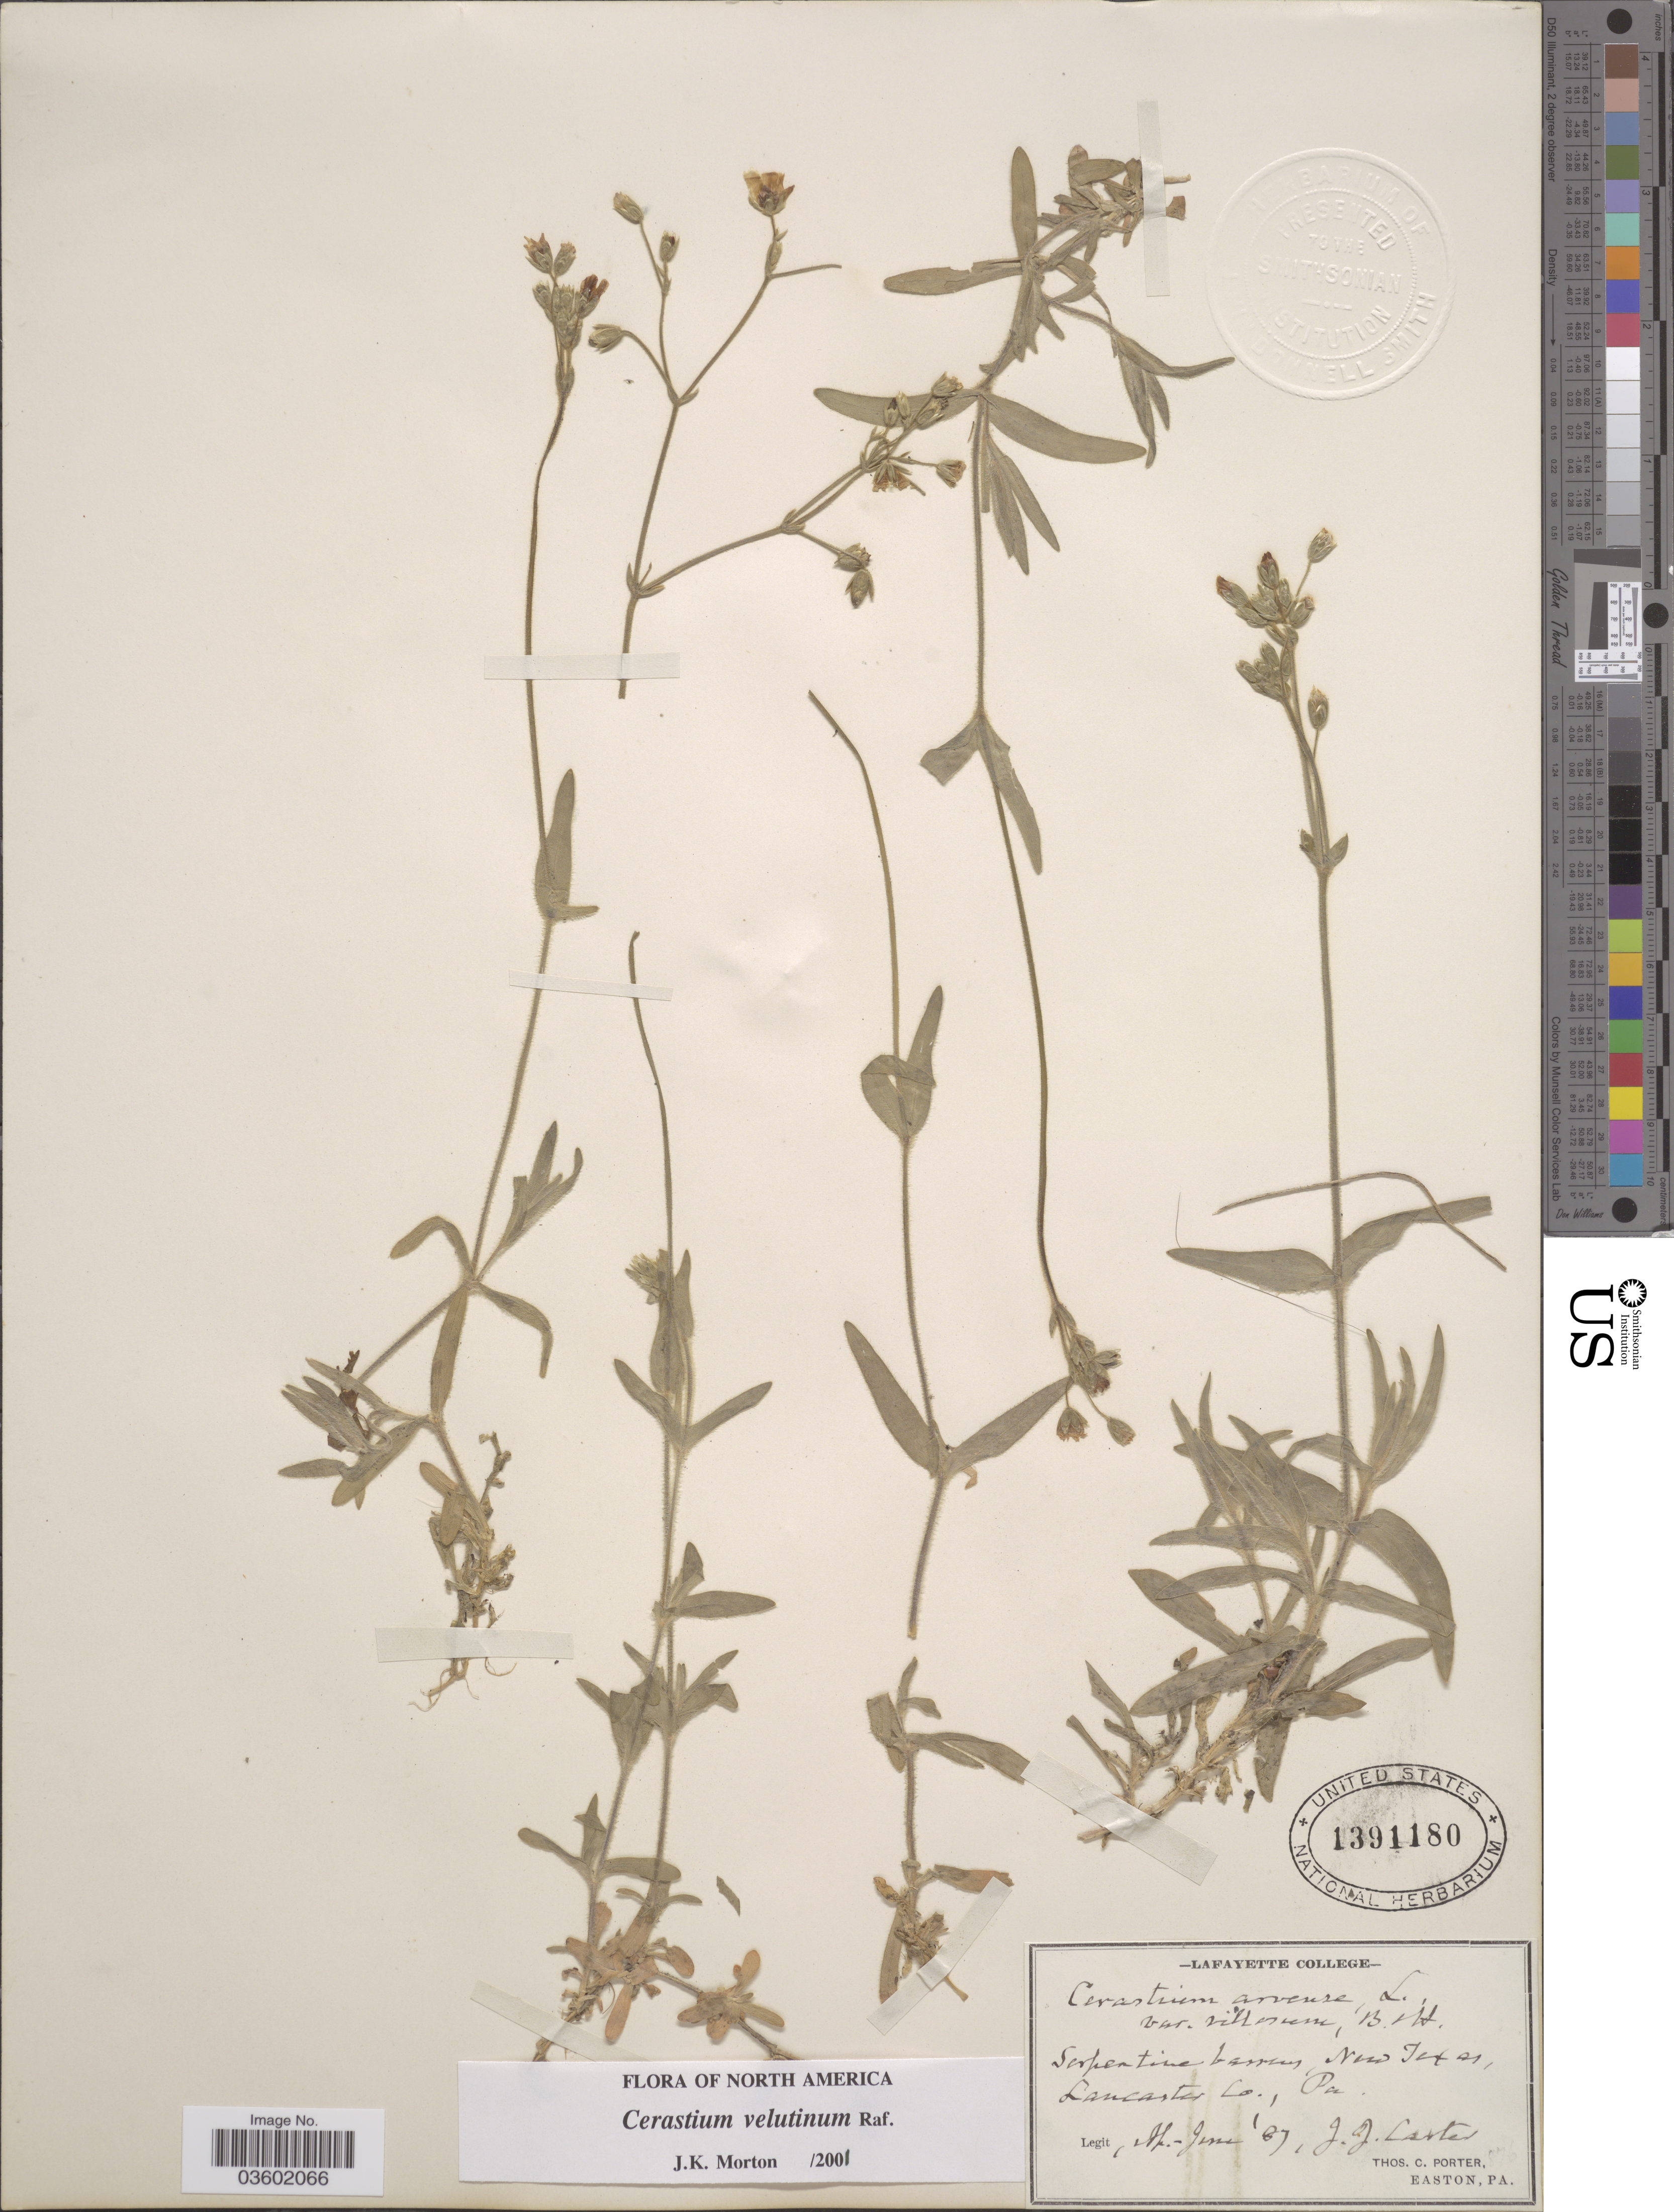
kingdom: Plantae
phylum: Tracheophyta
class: Magnoliopsida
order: Caryophyllales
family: Caryophyllaceae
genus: Cerastium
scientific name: Cerastium velutinum var. velutinum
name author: Raf.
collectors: J. Carter & T. Porter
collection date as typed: Transcribed d/m/y: /4/87 to /6/87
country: United States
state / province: Pennsylvania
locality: New Texas, Lancaster Co.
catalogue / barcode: US 1391180